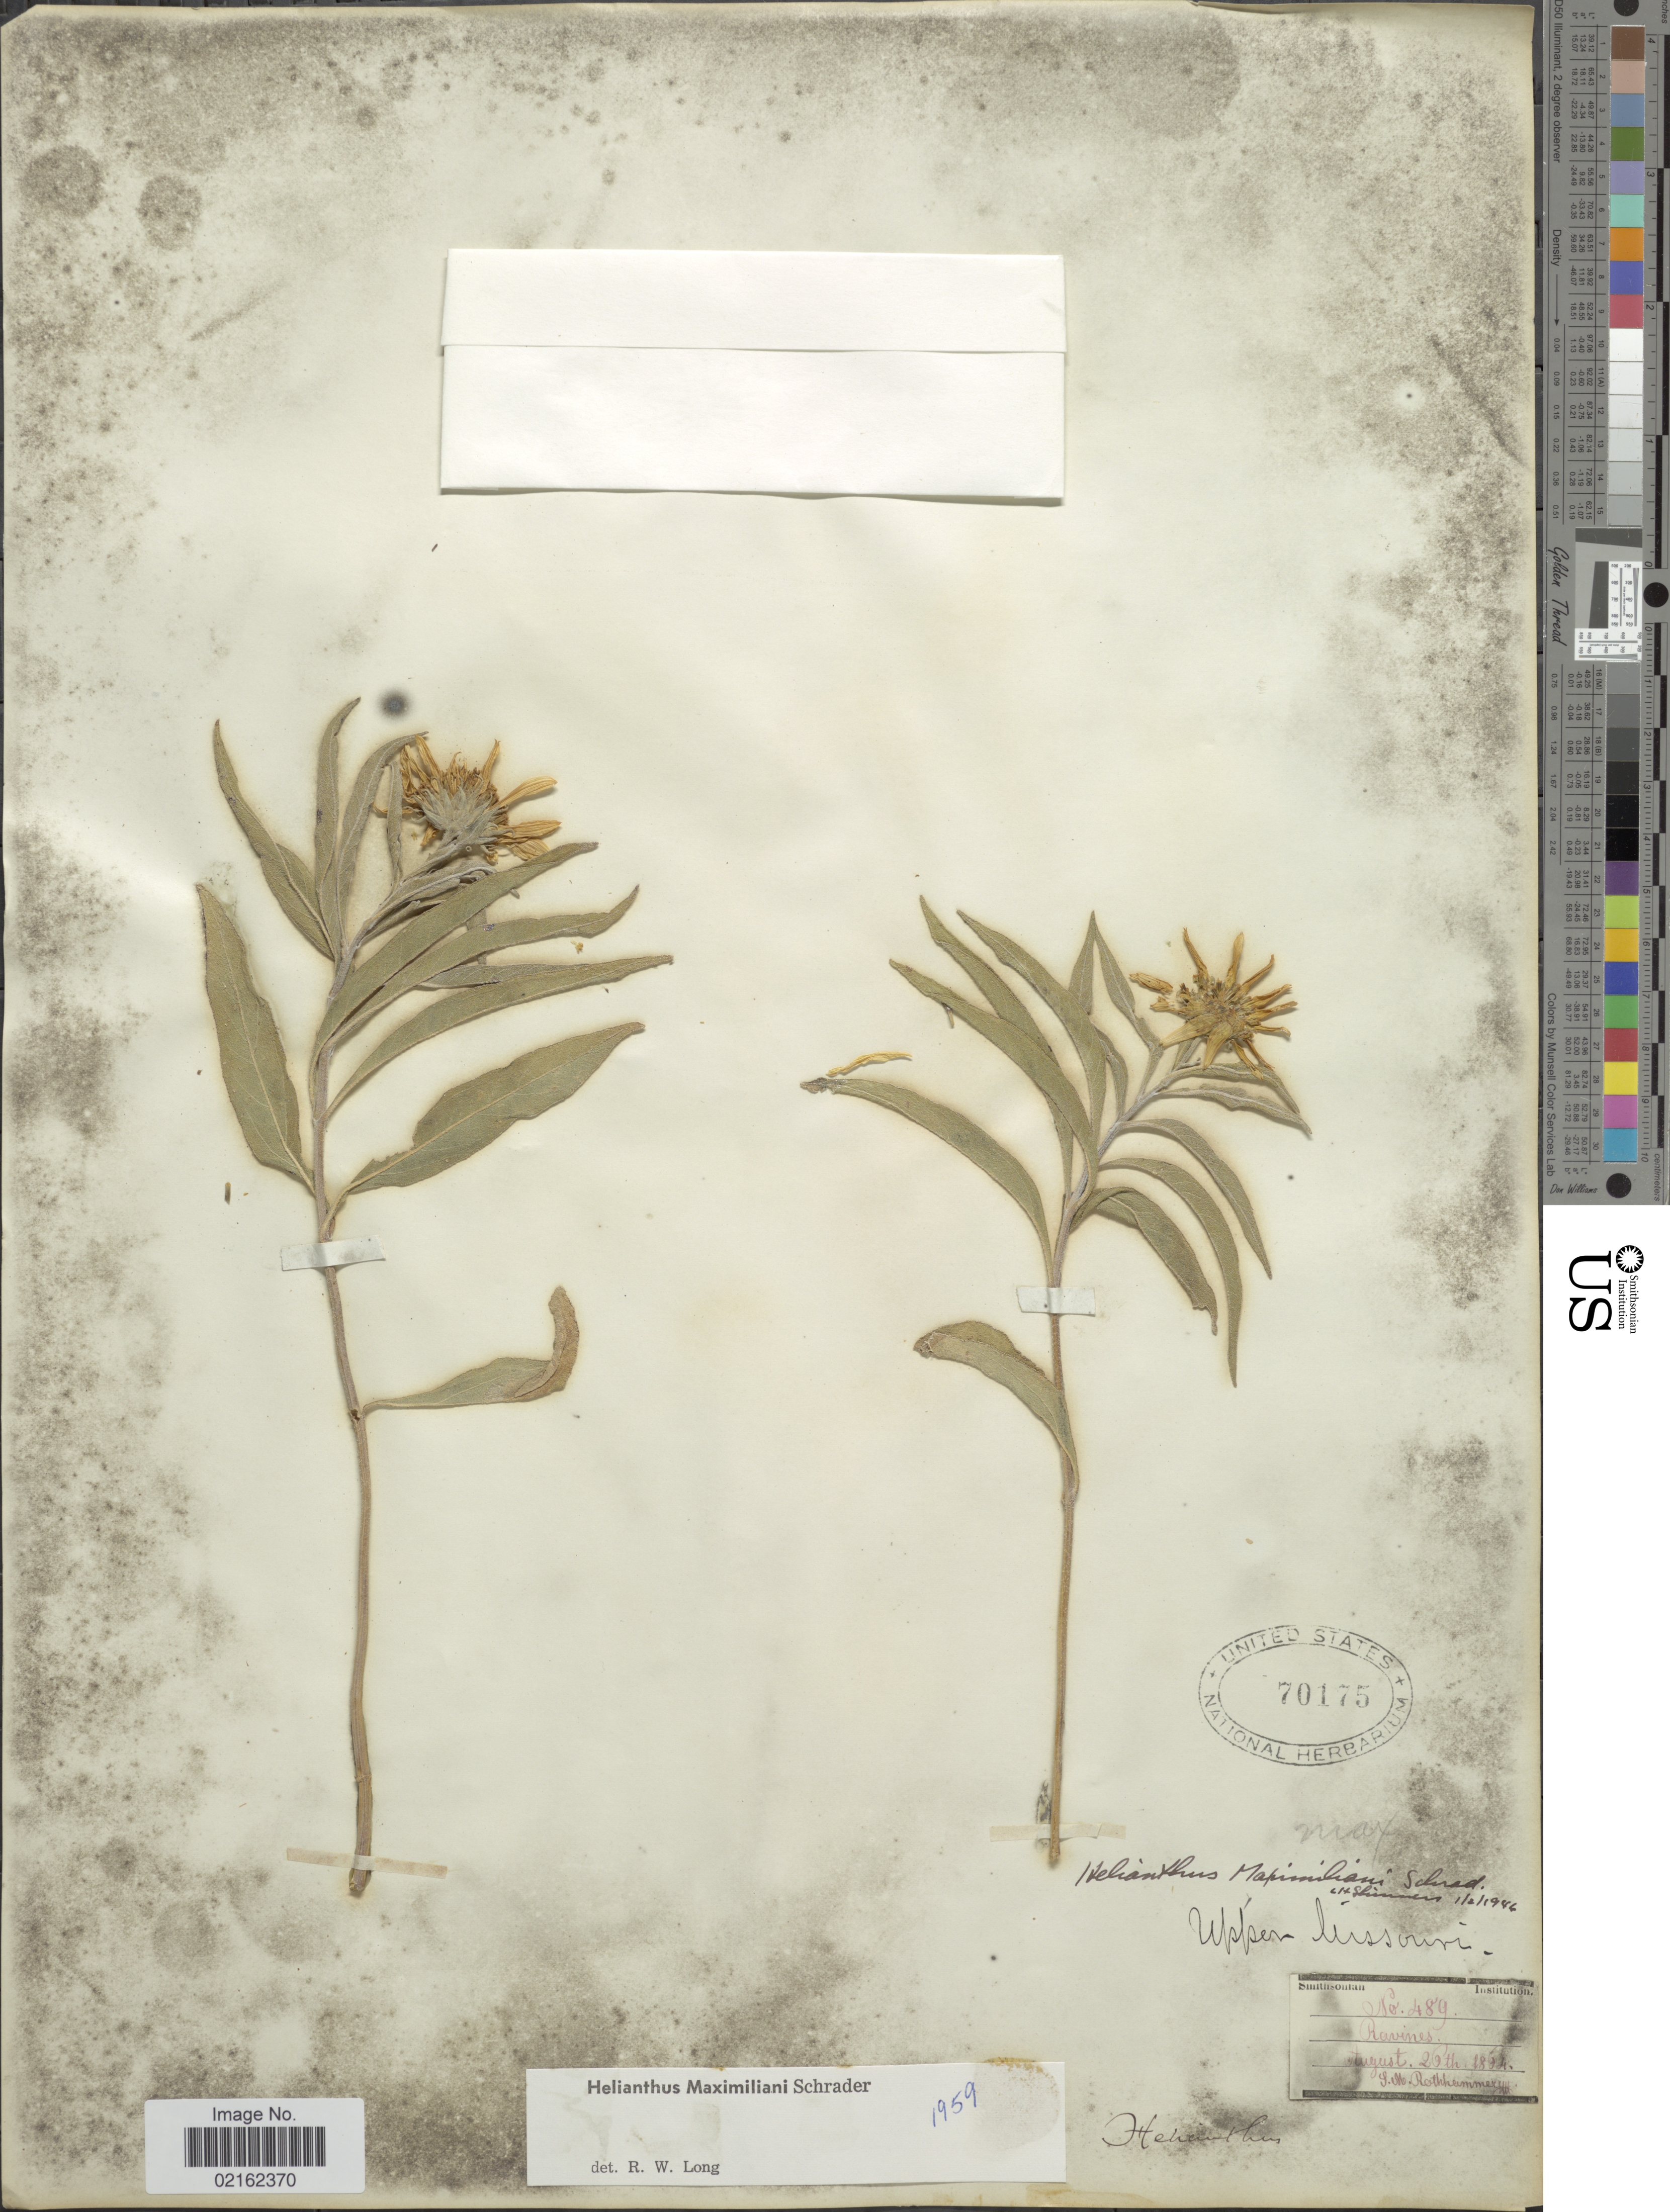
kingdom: Plantae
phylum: Tracheophyta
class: Magnoliopsida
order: Asterales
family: Asteraceae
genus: Helianthus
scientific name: Helianthus maximiliani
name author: Schrad.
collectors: S. Rothhammer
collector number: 489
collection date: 1894-08-26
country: United States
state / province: Missouri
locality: Upper Missouri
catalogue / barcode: US 70175